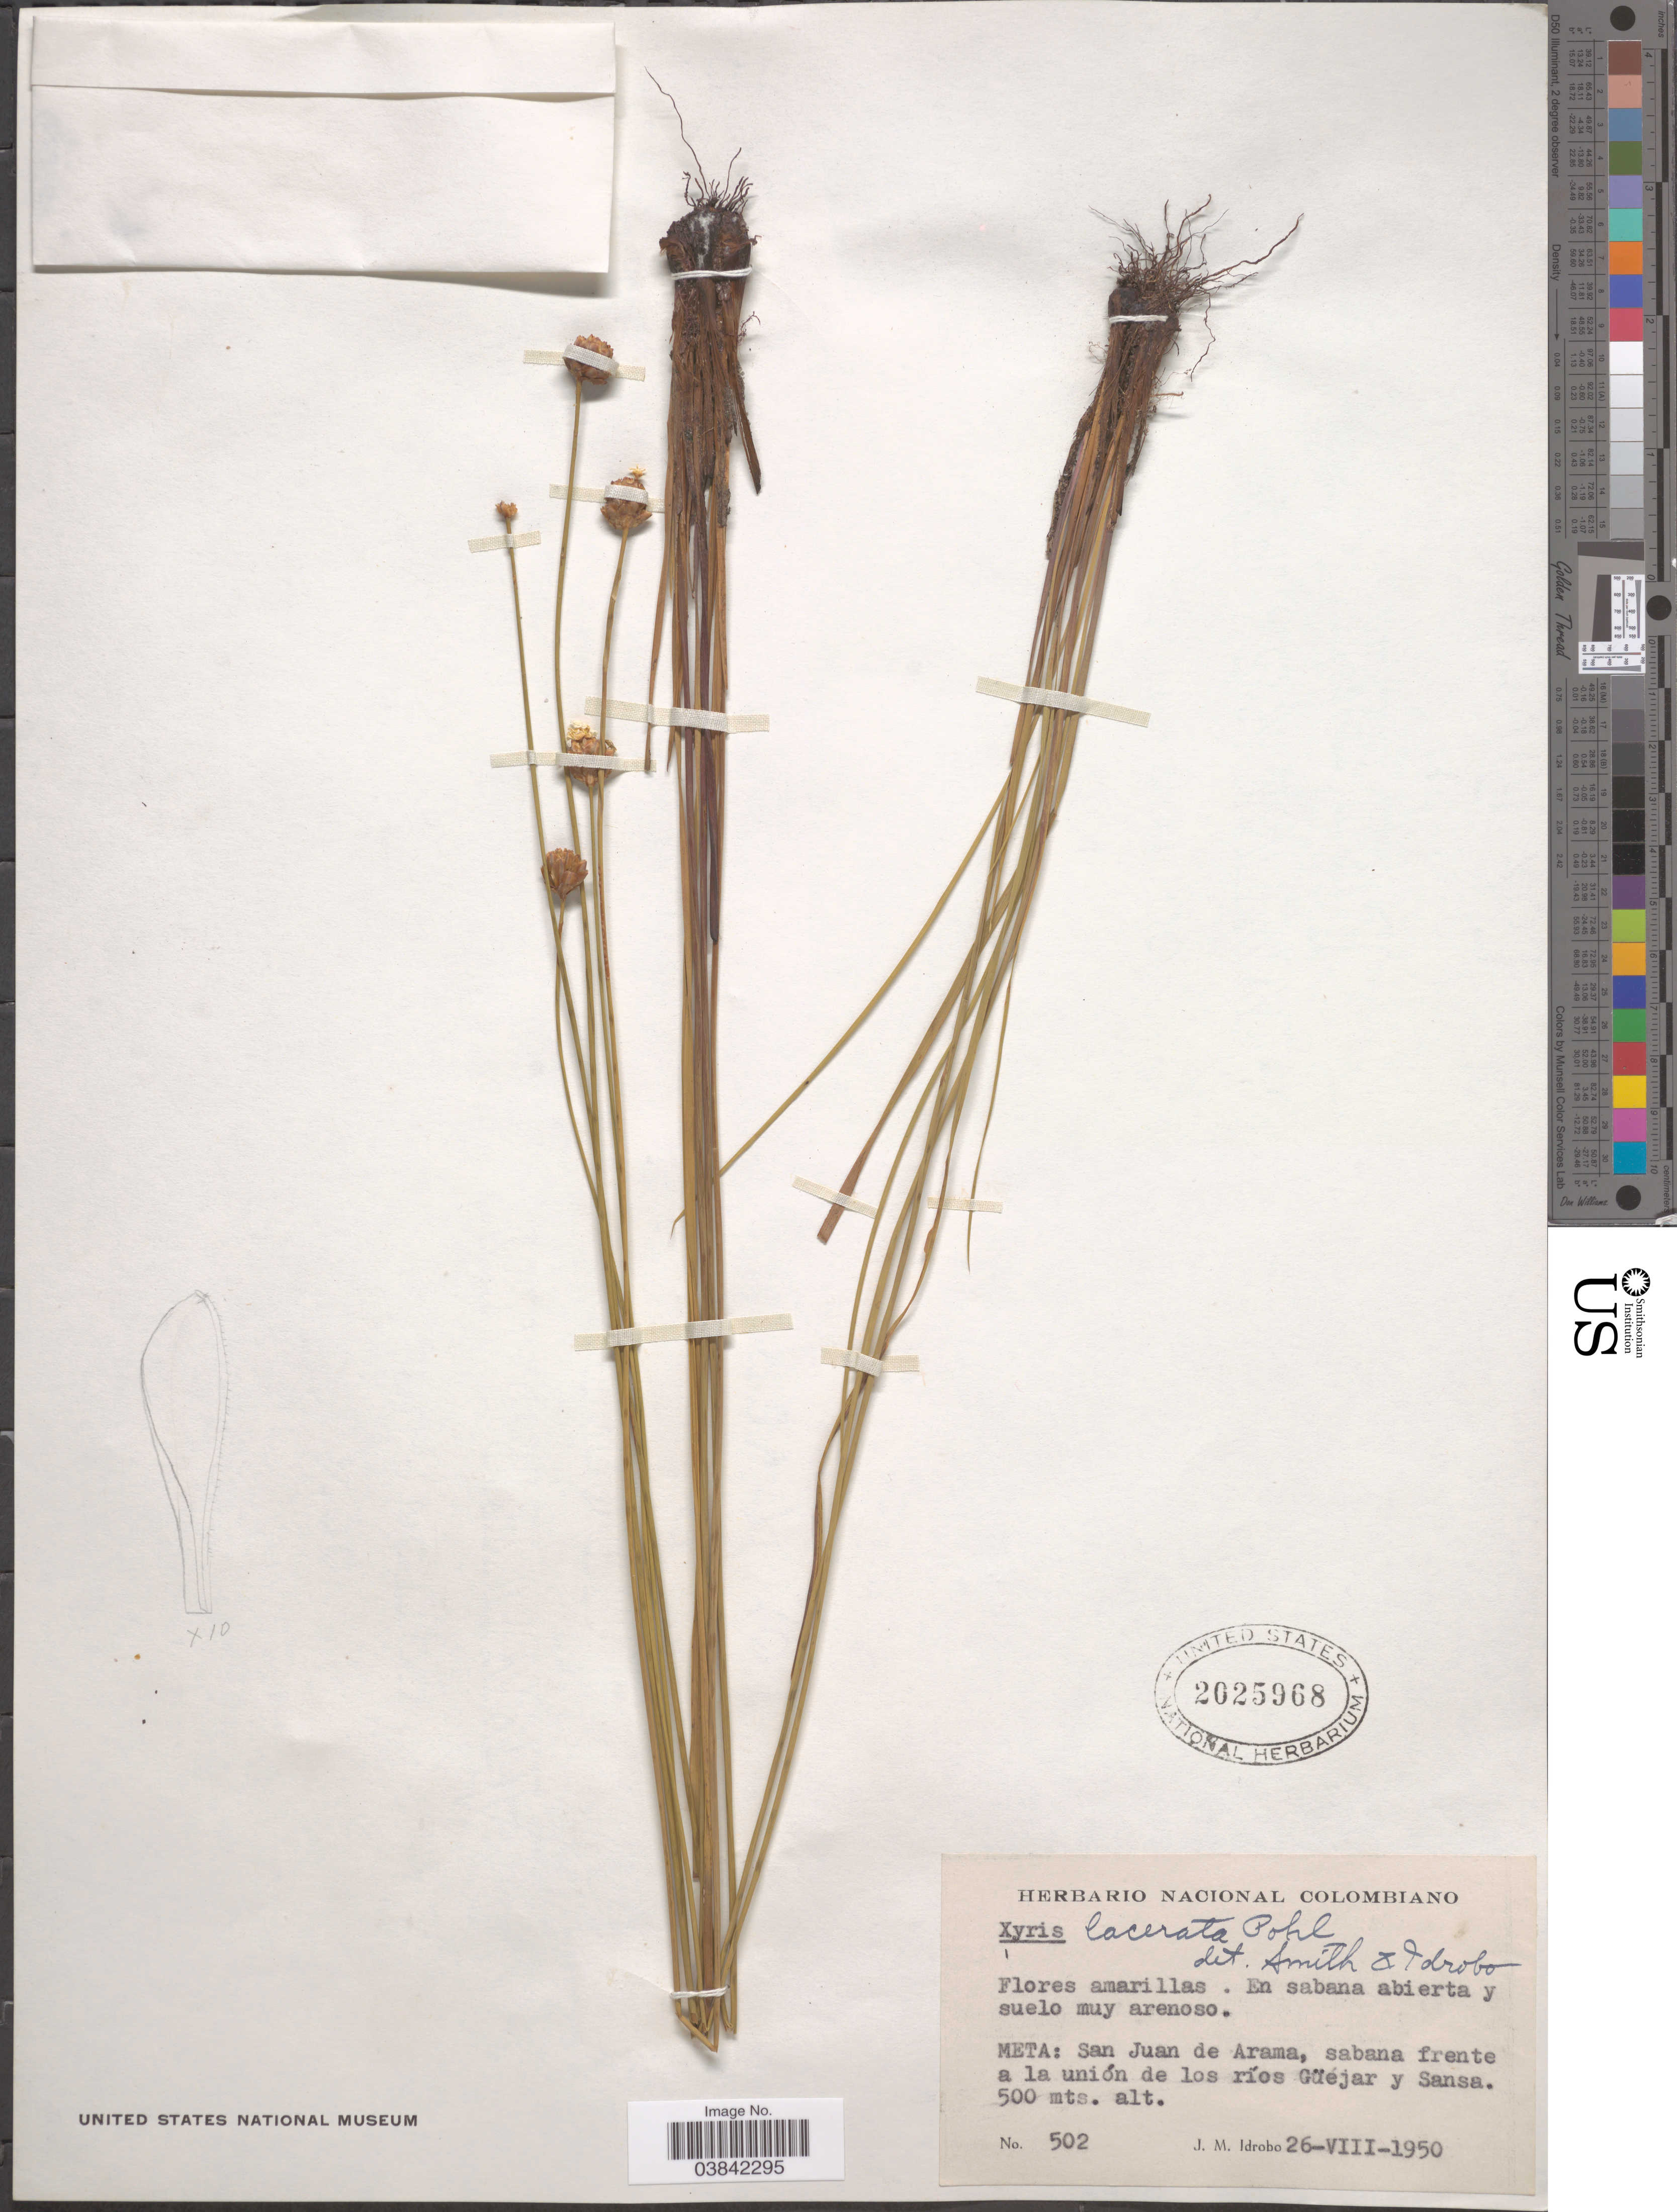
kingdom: Plantae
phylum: Tracheophyta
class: Liliopsida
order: Poales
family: Xyridaceae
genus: Xyris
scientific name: Xyris lacerata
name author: Pohl ex Seub.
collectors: J. M. Idrobo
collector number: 502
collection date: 1950-08-26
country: Colombia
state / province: Meta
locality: San Juan de Arama, sabana frente a la unión de los ríos Güejar y Sansa.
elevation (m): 500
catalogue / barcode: US 2025968